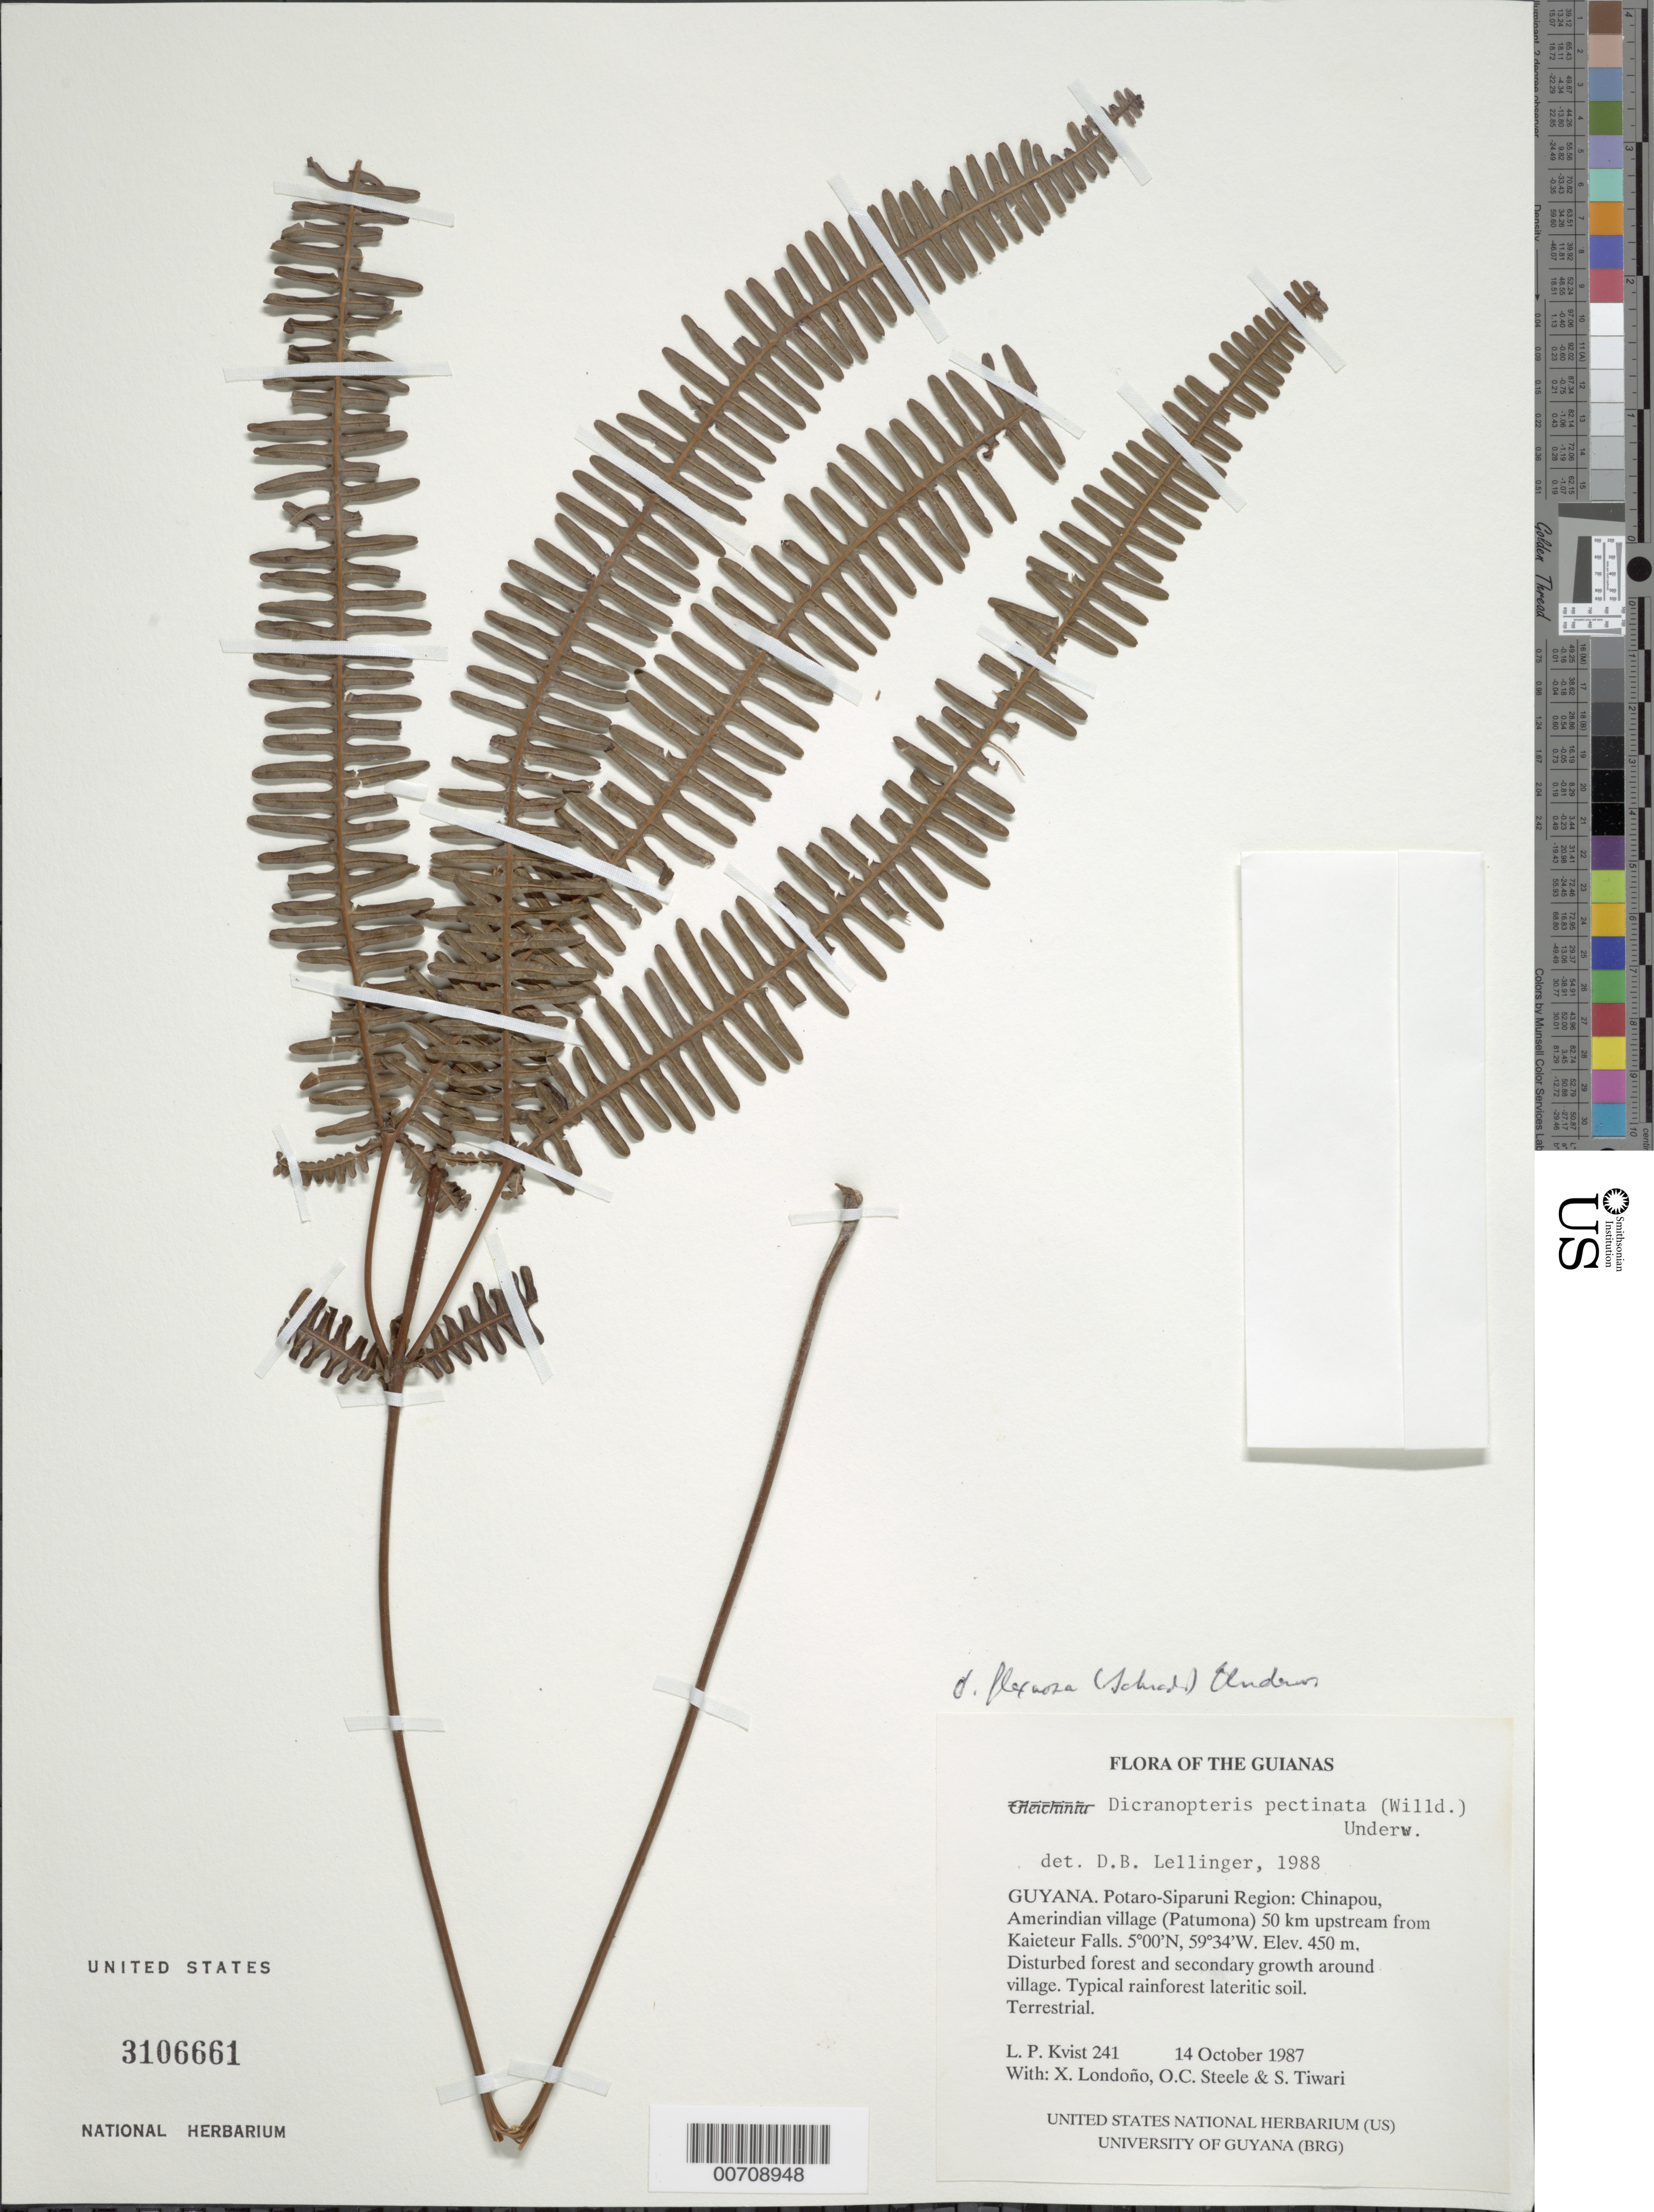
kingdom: Plantae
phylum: Tracheophyta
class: Polypodiopsida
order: Gleicheniales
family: Gleicheniaceae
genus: Dicranopteris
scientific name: Dicranopteris flexuosa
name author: (Schrad.) Underw.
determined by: Lellinger, David B., (BOT), Smithsonian Institution - National Museum of Natural History (UNITED STATES)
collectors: L. P. Kvist, X. Londoño, O. C. Steele & S. Tiwari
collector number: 241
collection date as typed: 14 October 1987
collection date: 1987-10-14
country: Guyana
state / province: Potaro-Siparuni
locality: Chenapou, Amerindian village (Patumona) 50 km upstream from Kaieteur Falls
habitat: Disturbed forest and secondary growth around village. Typical rainforest lateritic soil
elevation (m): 450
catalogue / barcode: US 3106661